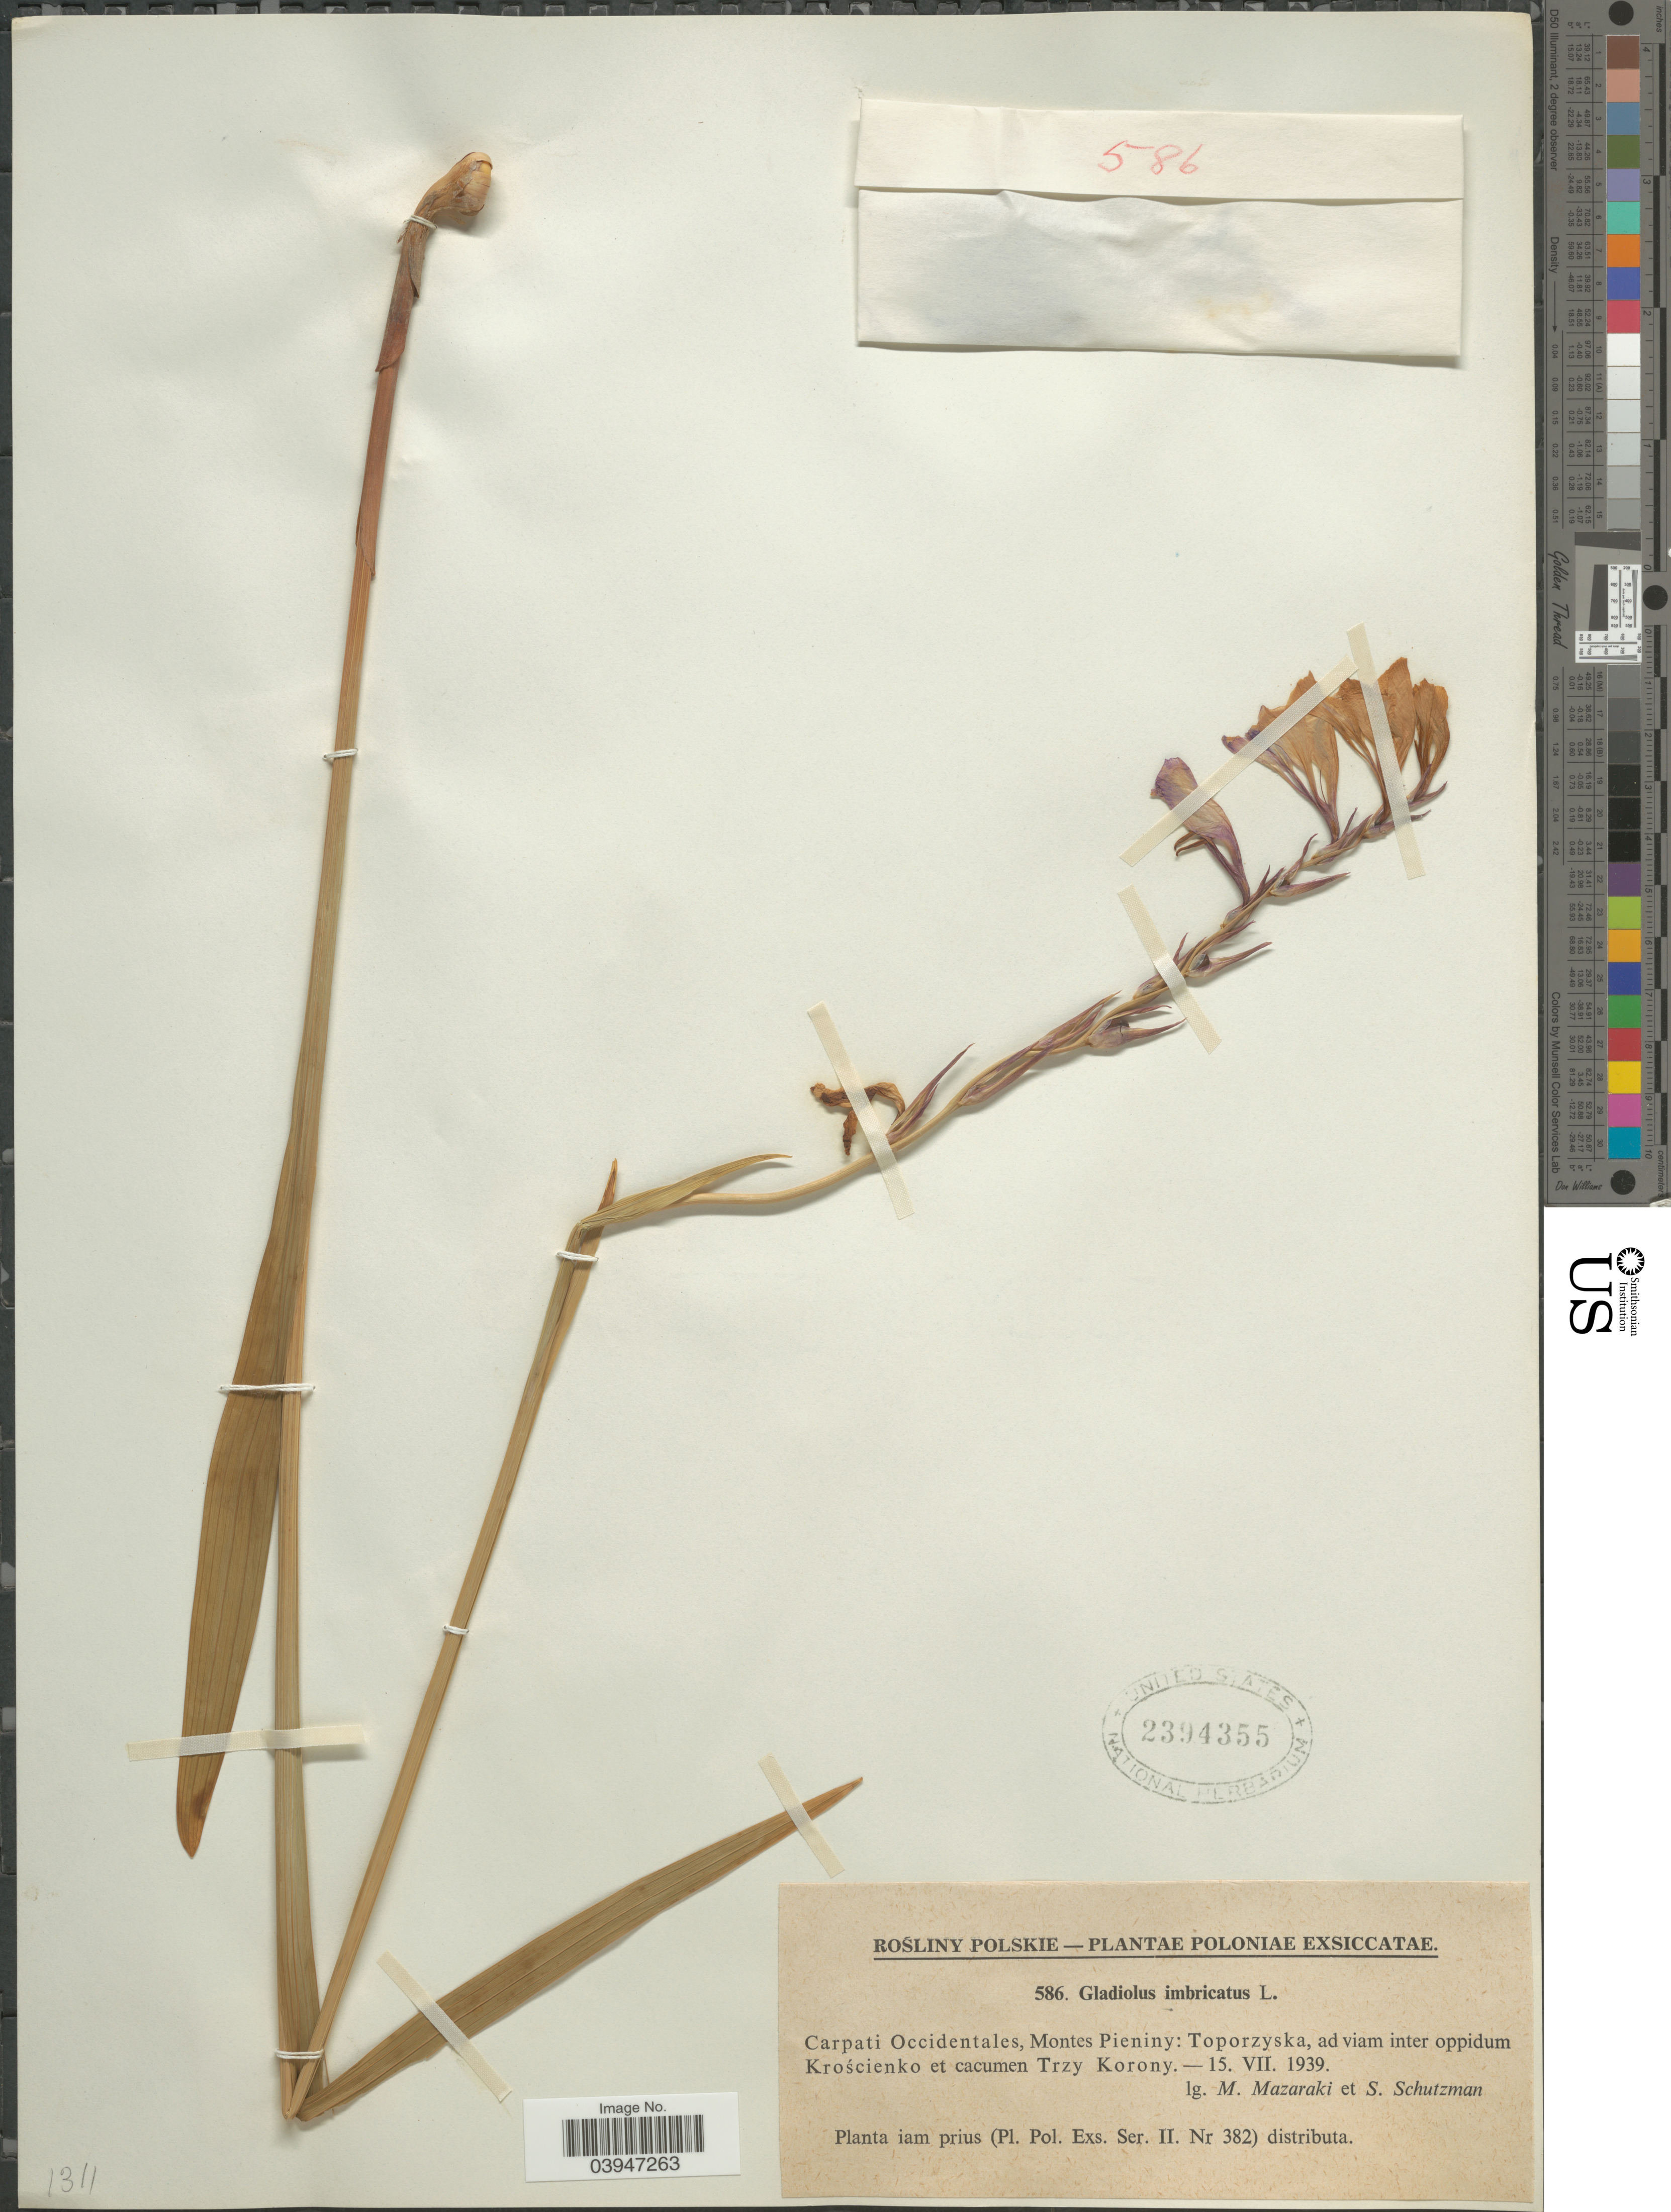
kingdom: Plantae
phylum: Tracheophyta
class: Liliopsida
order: Asparagales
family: Iridaceae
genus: Gladiolus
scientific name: Gladiolus imbricatus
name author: L.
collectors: M. Mazaraki & S. Schutzman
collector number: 586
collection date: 1939-07-15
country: Poland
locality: Poloniae. Carpati Occidentales, Montes Pieniny: Toporzyska, ad viam inter oppidum Krościenko et cacumen Trzy Korony.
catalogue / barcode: US 2394355